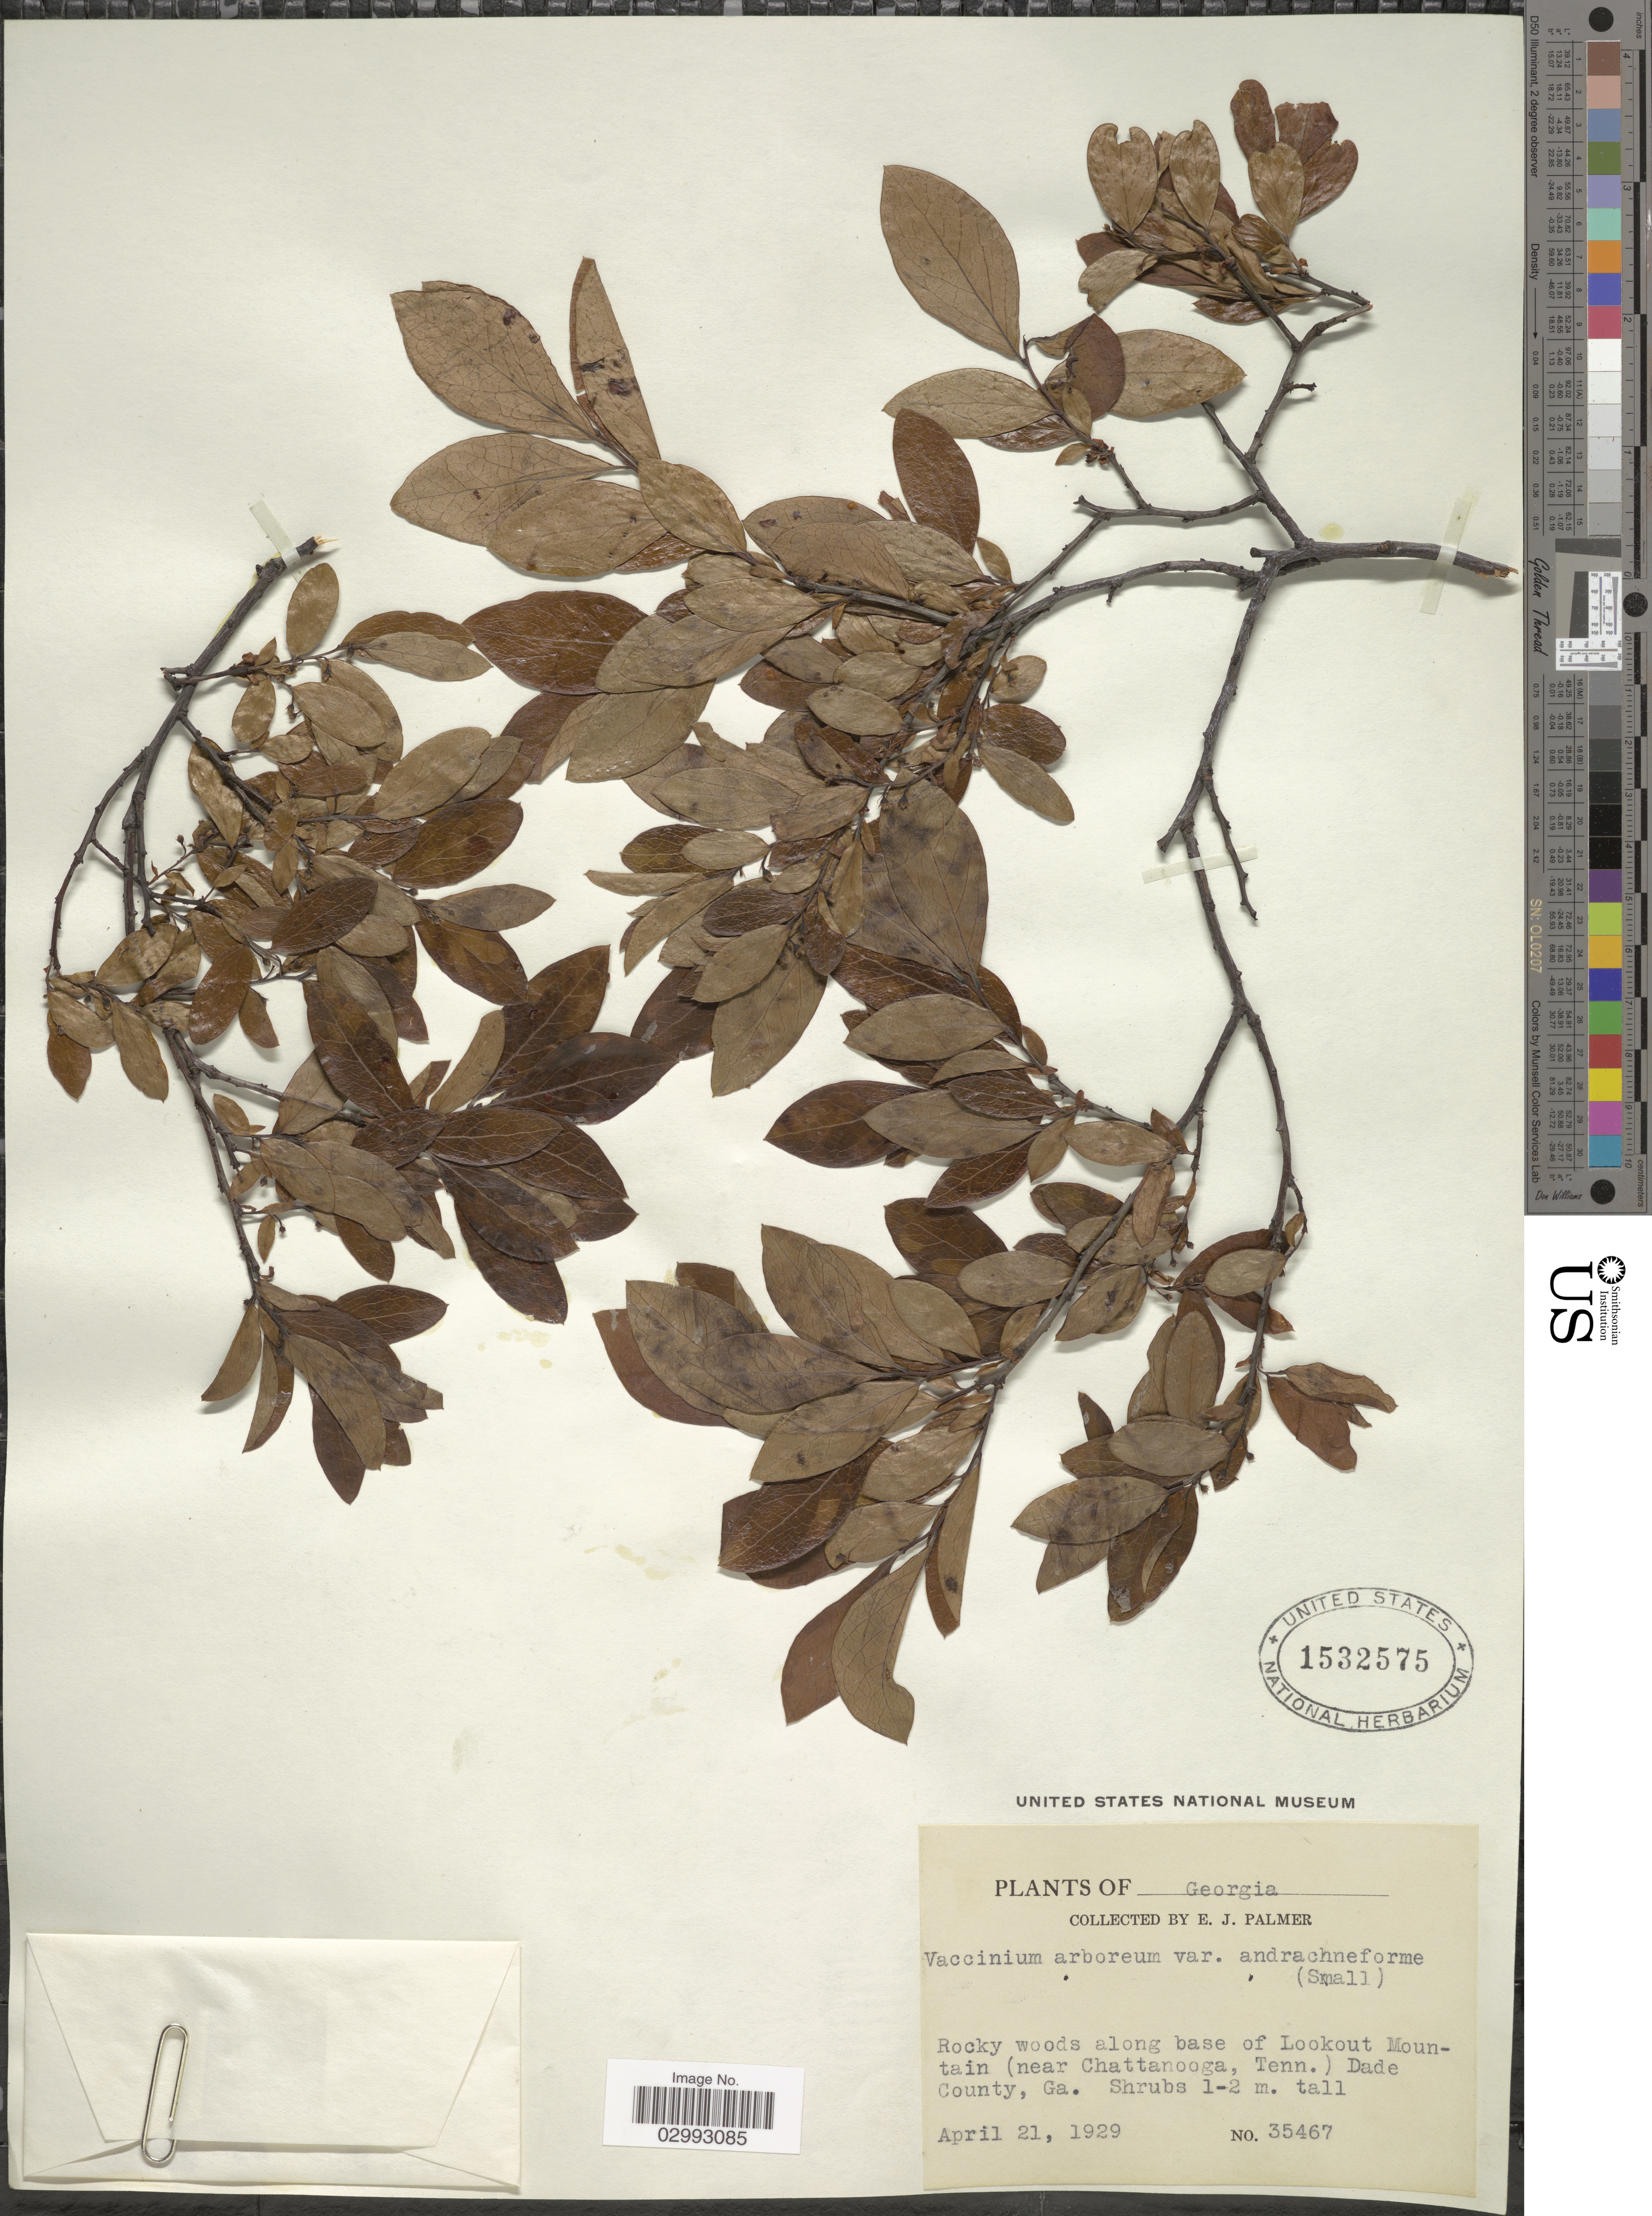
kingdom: Plantae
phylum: Tracheophyta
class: Magnoliopsida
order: Ericales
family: Ericaceae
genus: Batodendron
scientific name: Batodendron arboreum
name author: Nutt.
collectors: E. J. Palmer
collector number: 35467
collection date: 1929-04-21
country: United States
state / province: Georgia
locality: Along base of Lookout Mountain (near Chattanooga, Tenn.) Dade County.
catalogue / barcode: US 1532575